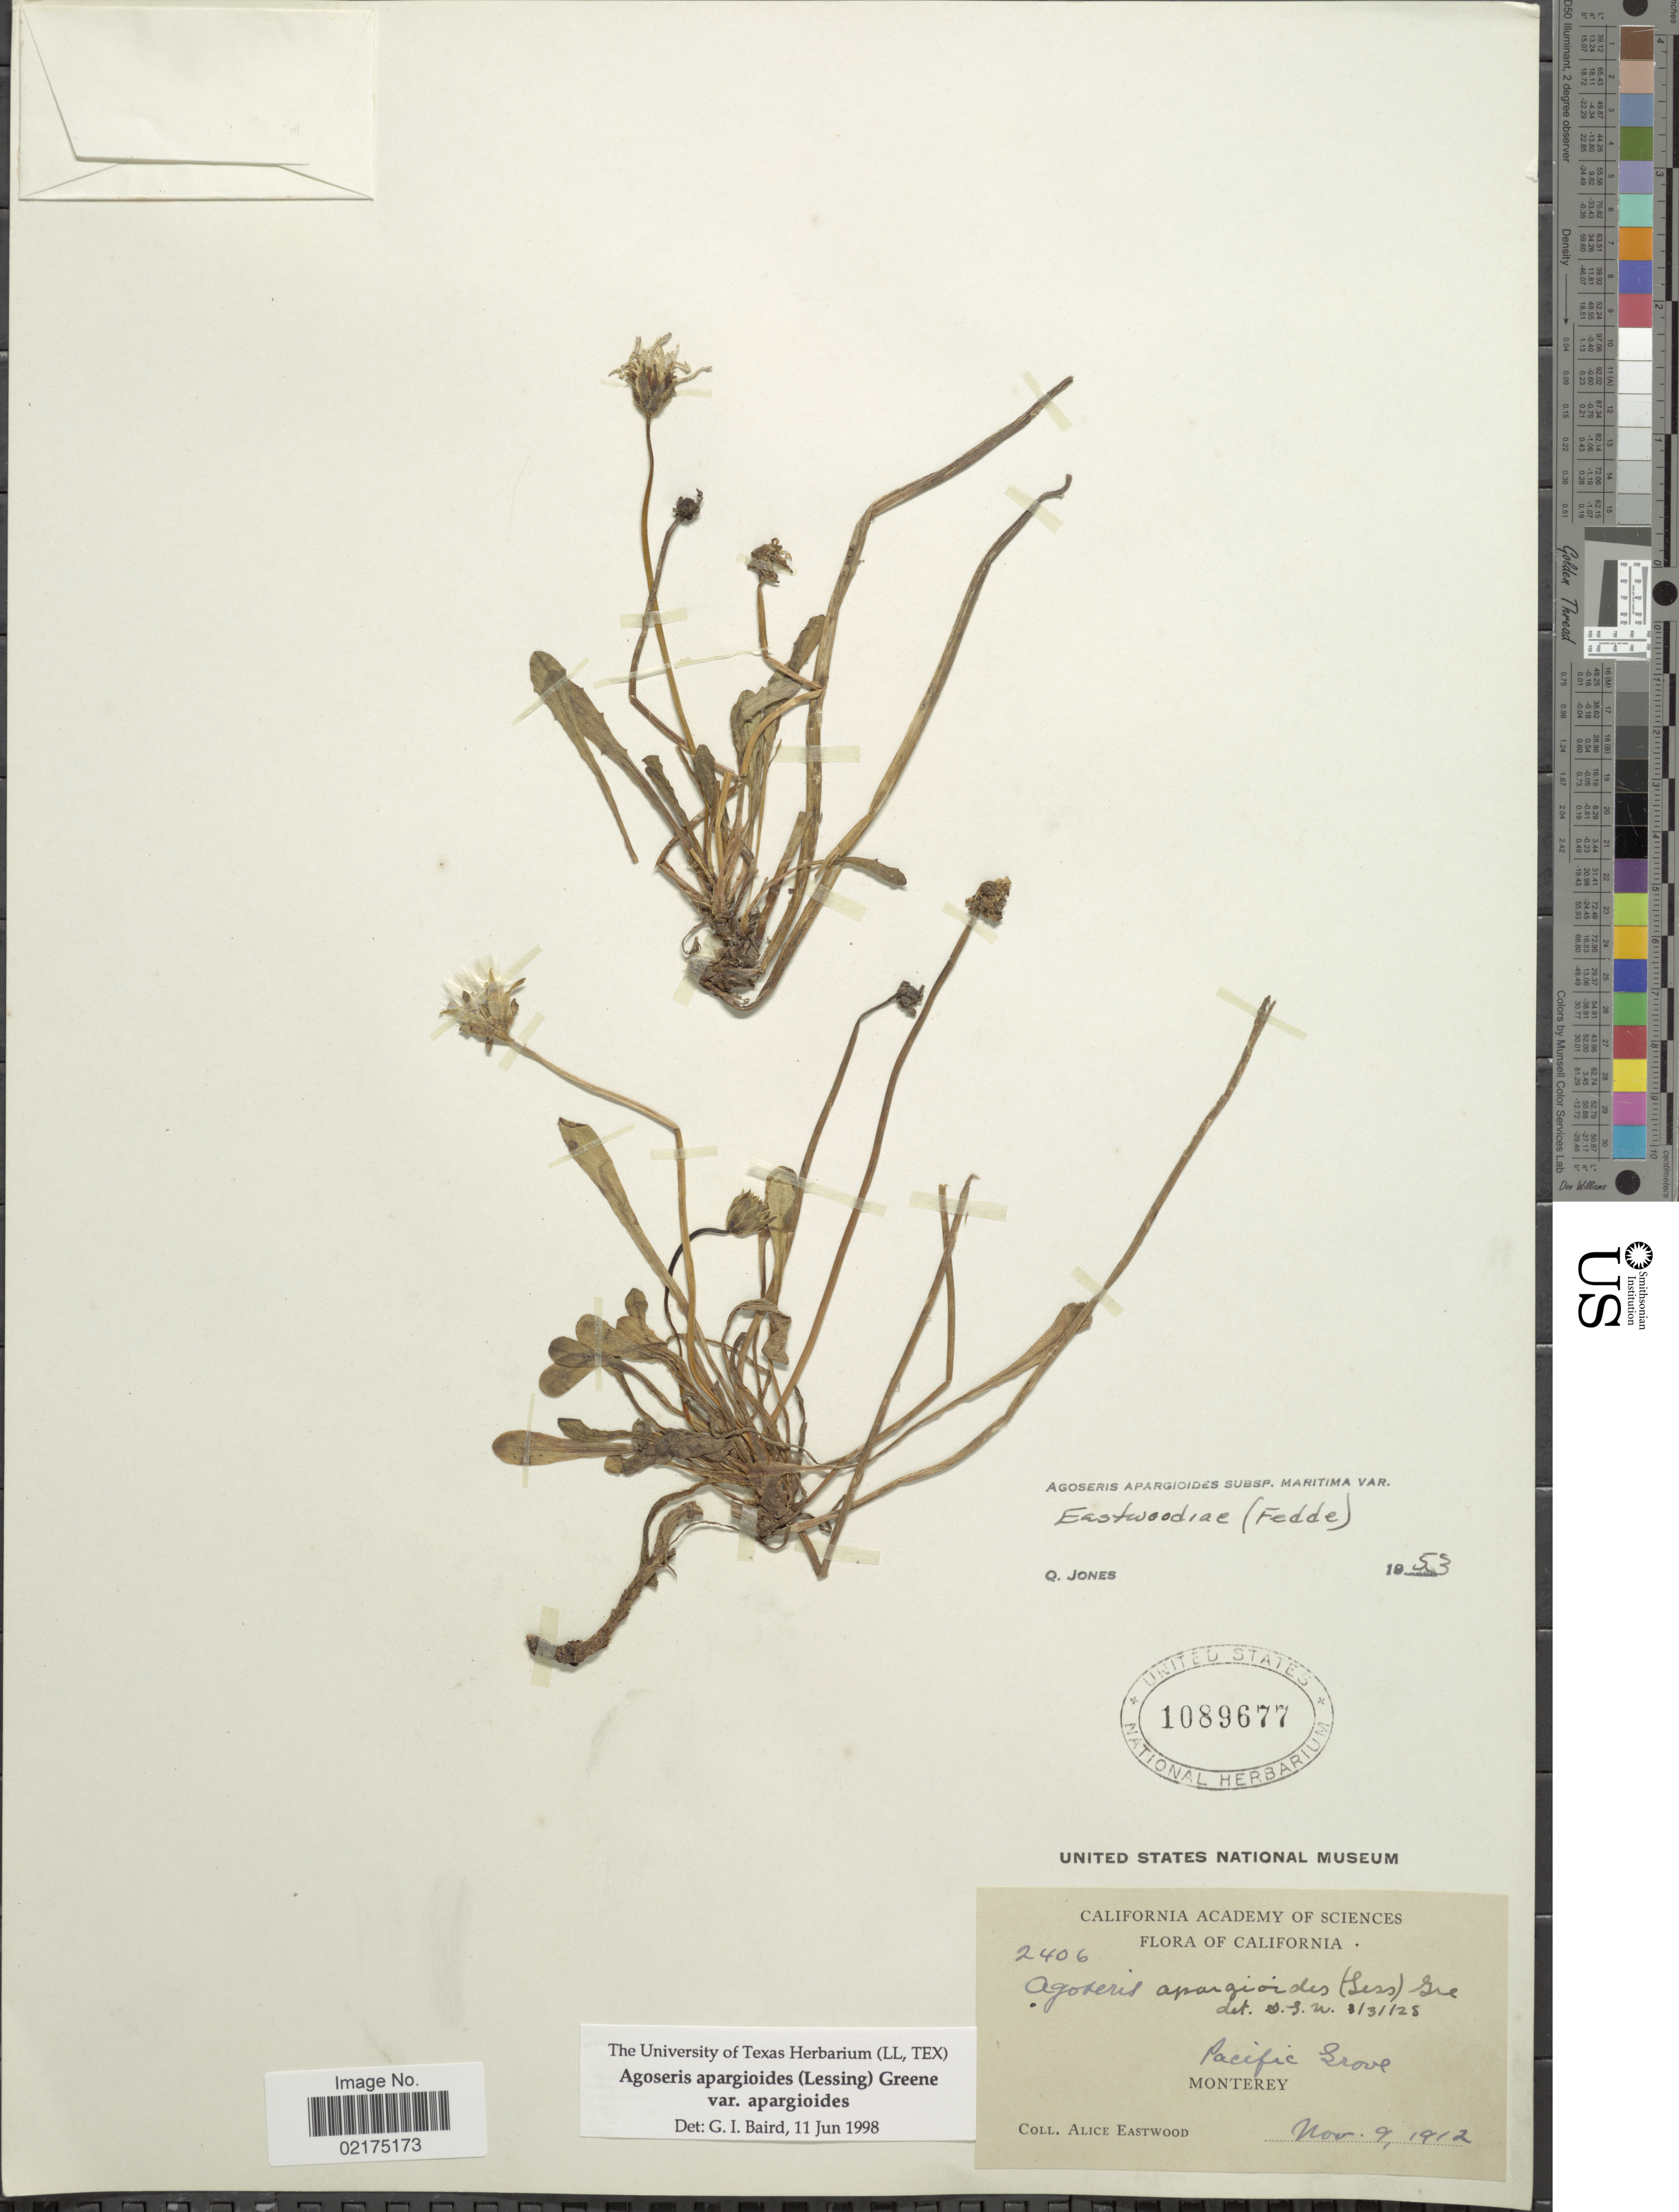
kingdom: Plantae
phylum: Tracheophyta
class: Magnoliopsida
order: Asterales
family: Asteraceae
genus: Agoseris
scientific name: Agoseris apargioides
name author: (Less.) Greene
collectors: A. Eastwood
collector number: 2406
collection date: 1912-11-09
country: United States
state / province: California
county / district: Monterey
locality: Pacific Grove, Monterey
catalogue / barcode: US 1089677